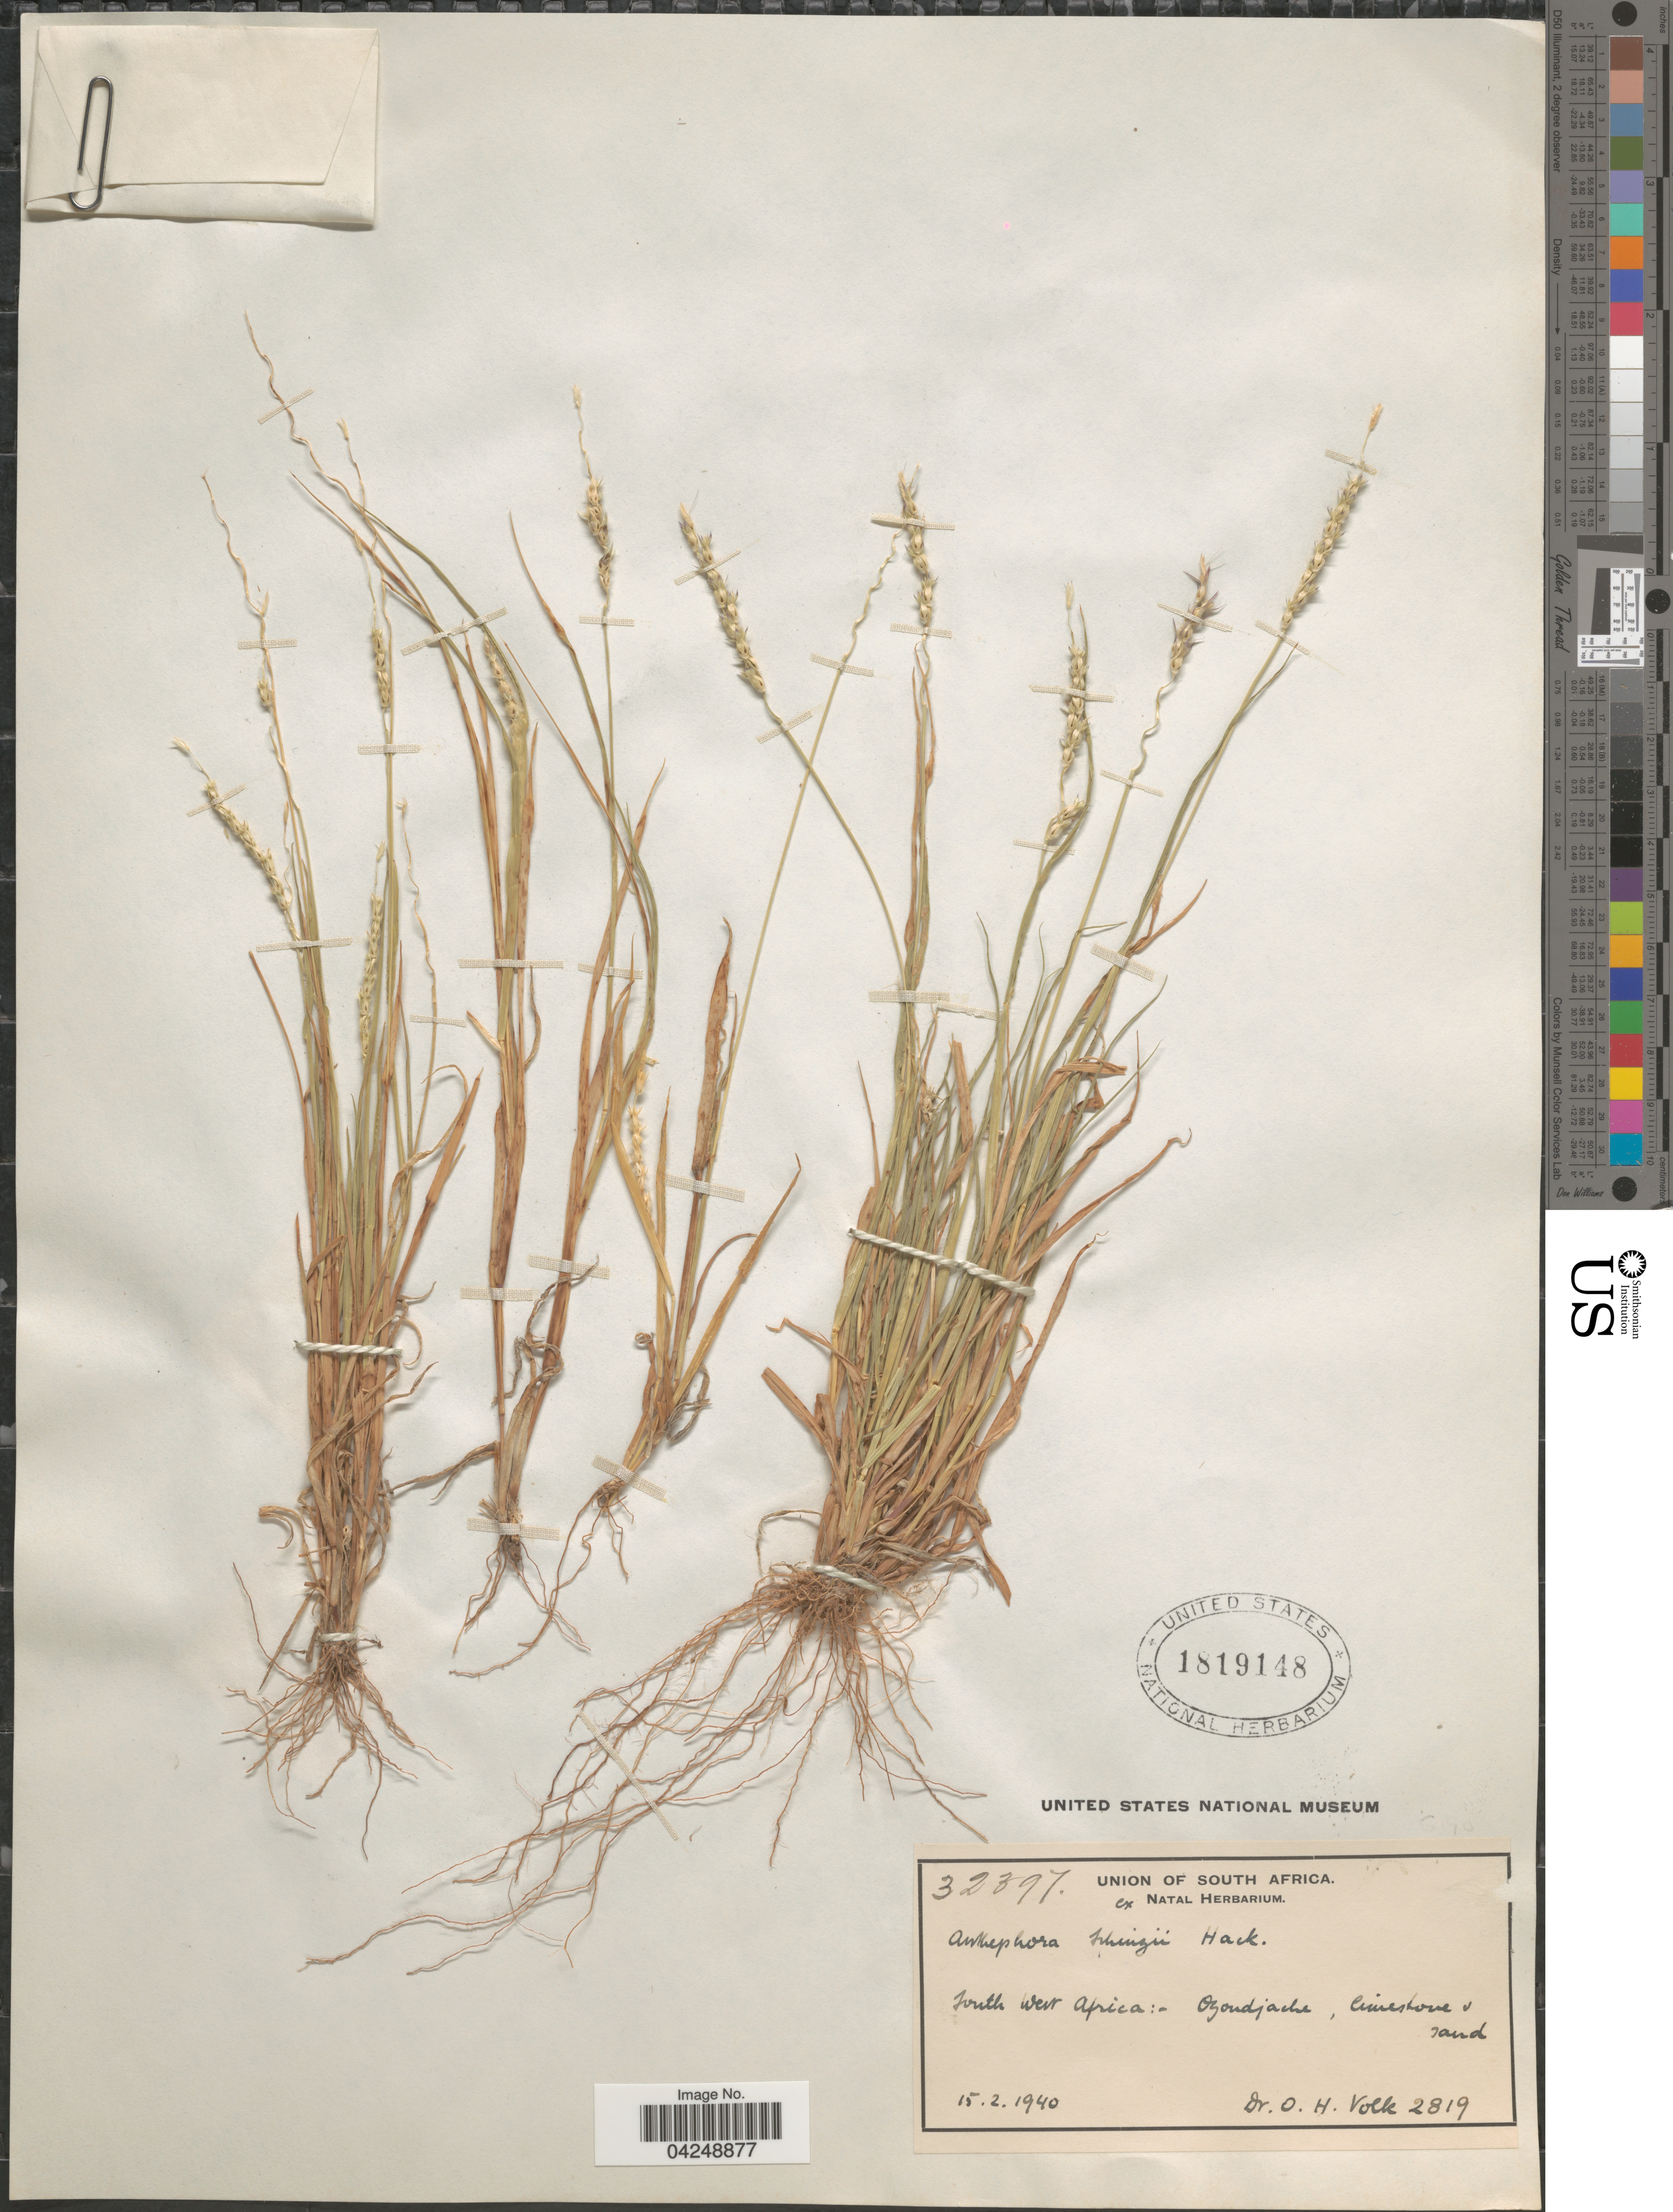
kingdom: Plantae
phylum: Tracheophyta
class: Liliopsida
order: Poales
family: Poaceae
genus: Anthephora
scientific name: Anthephora schinzii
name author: Hack. in Schinz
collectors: O. Volk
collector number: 2819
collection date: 1940-02-15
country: Namibia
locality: Union of South Africa. South West Africa:- Ozondjache, limestone & sand.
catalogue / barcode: US 1819148